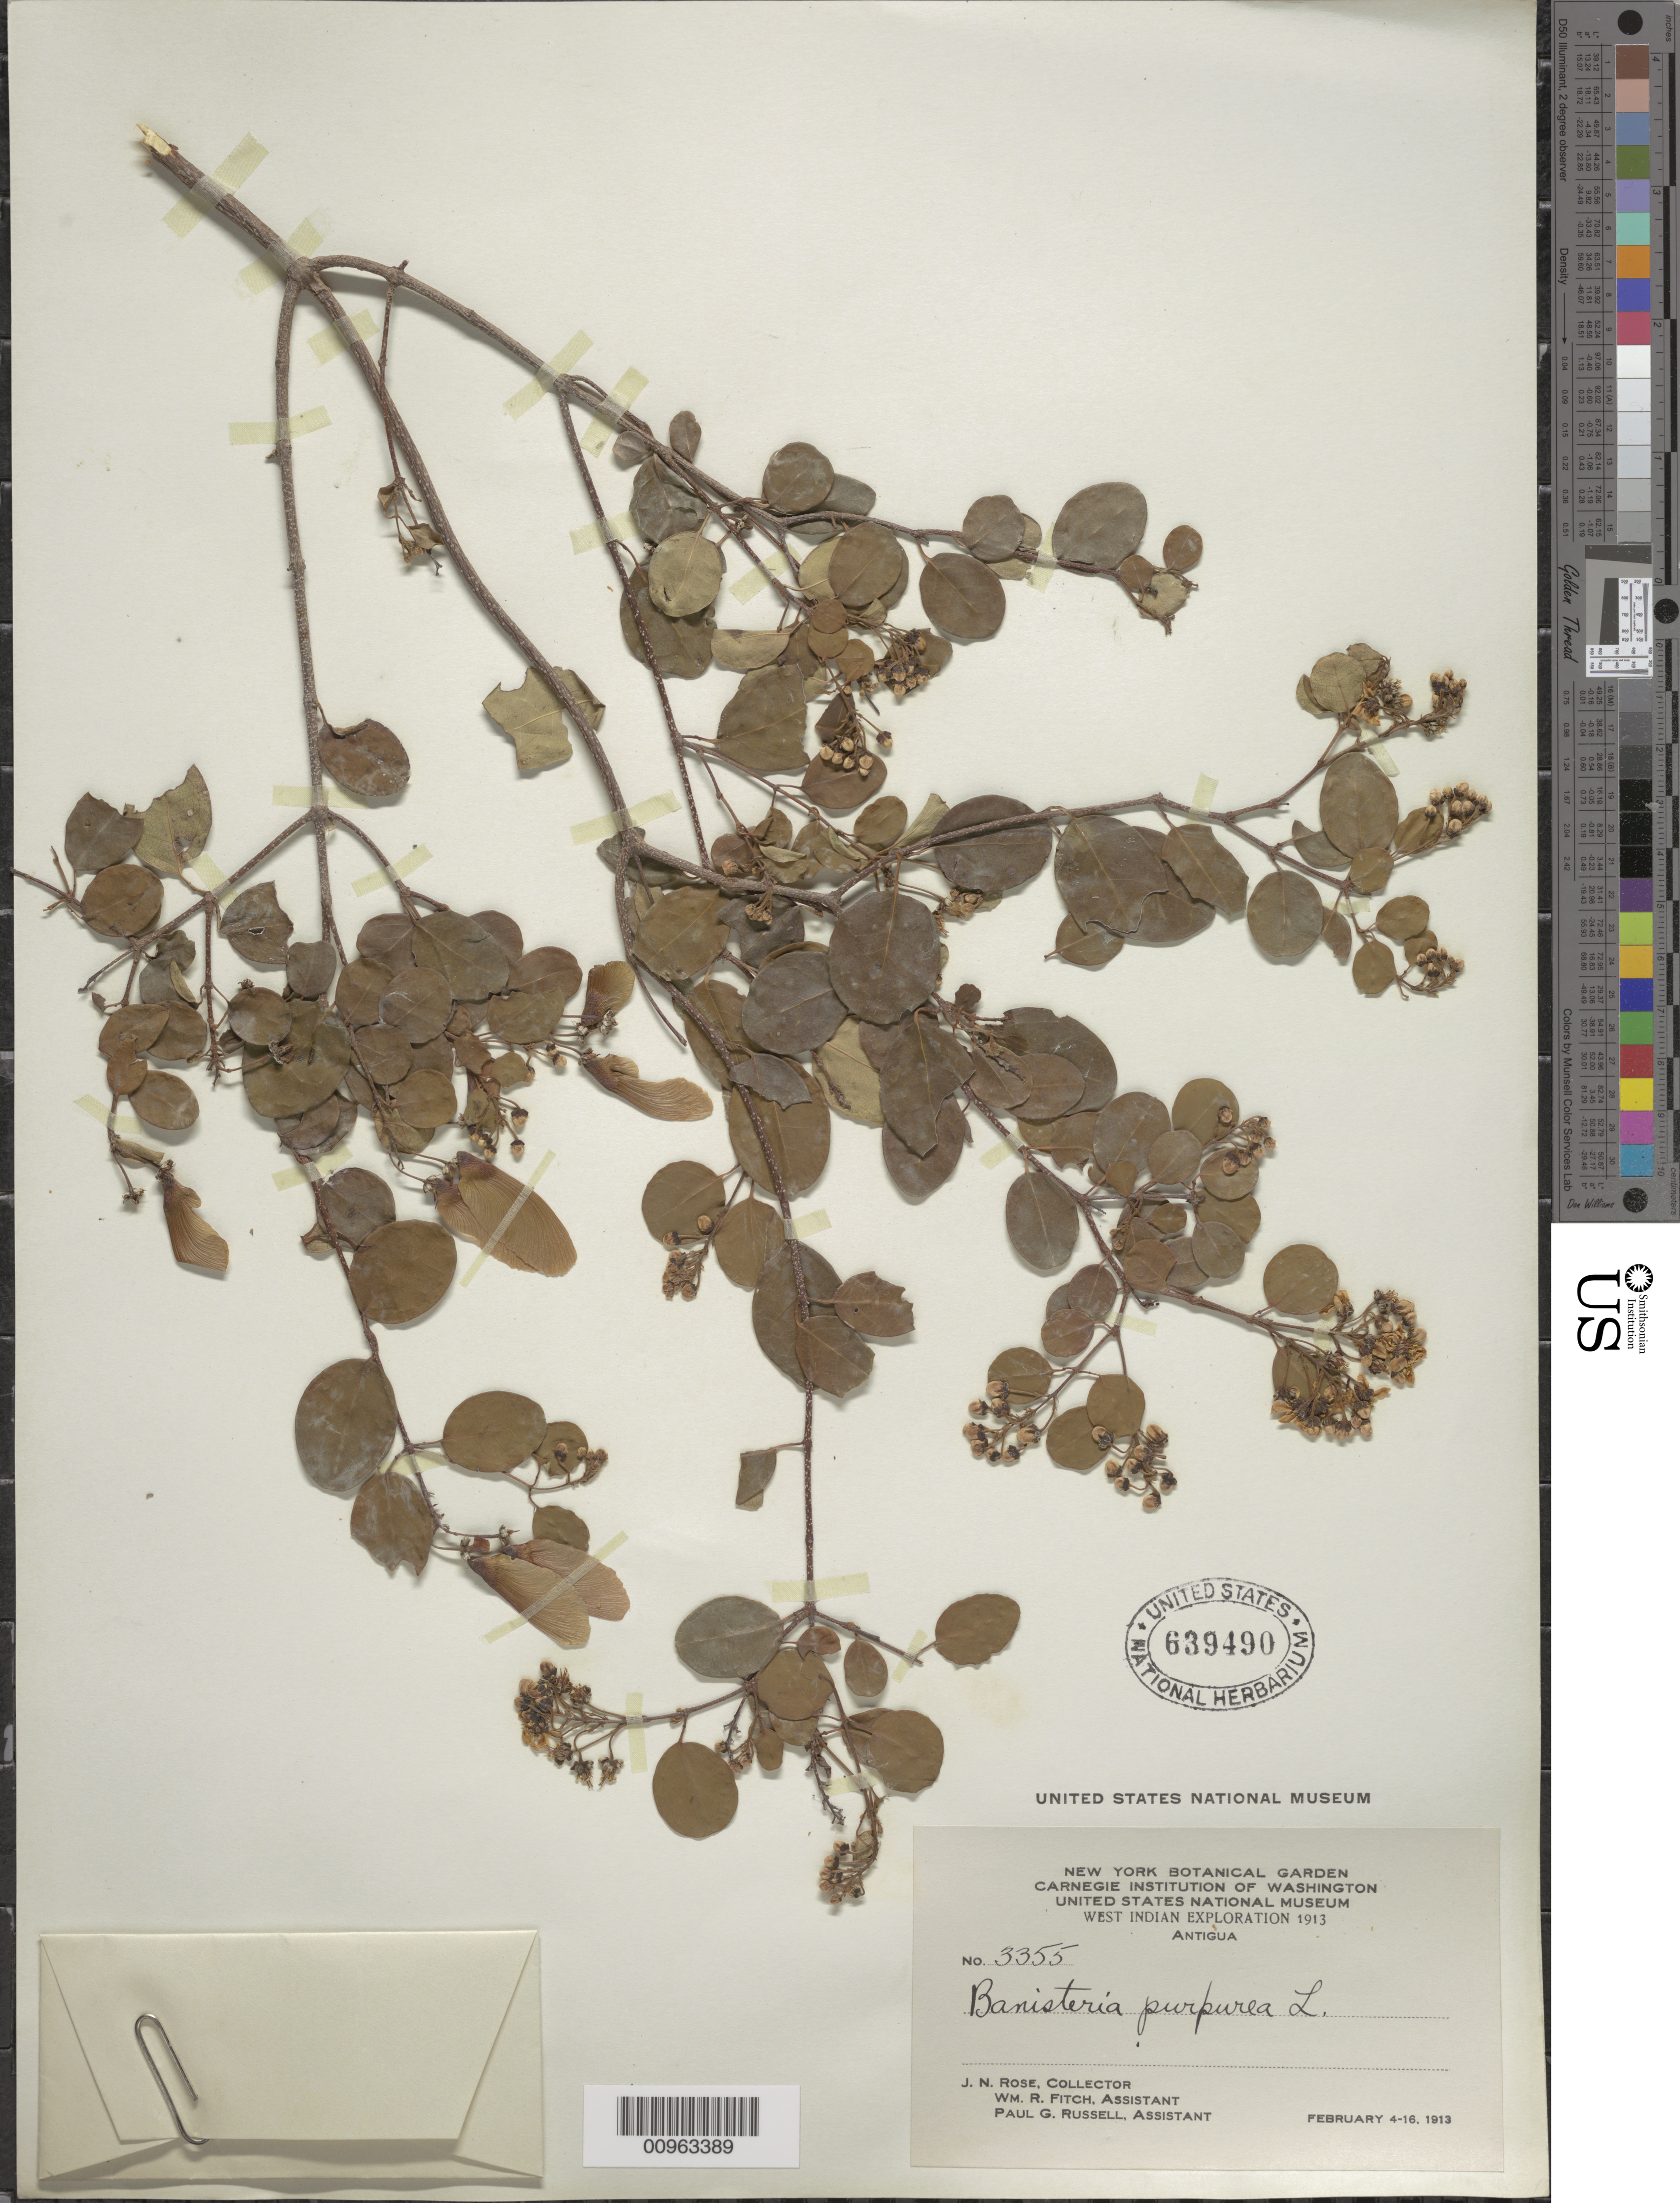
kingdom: Plantae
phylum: Tracheophyta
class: Magnoliopsida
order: Malpighiales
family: Malpighiaceae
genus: Heteropterys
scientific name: Heteropterys purpurea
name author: (L.) Kunth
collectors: J. N. Rose, W. R. Fitch & P. G. Russell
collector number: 3355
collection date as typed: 04 Feb 1913 to 16 Feb 1913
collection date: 1913-02-04/1913-02-16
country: Antigua and Barbuda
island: Antigua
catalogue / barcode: US 639490